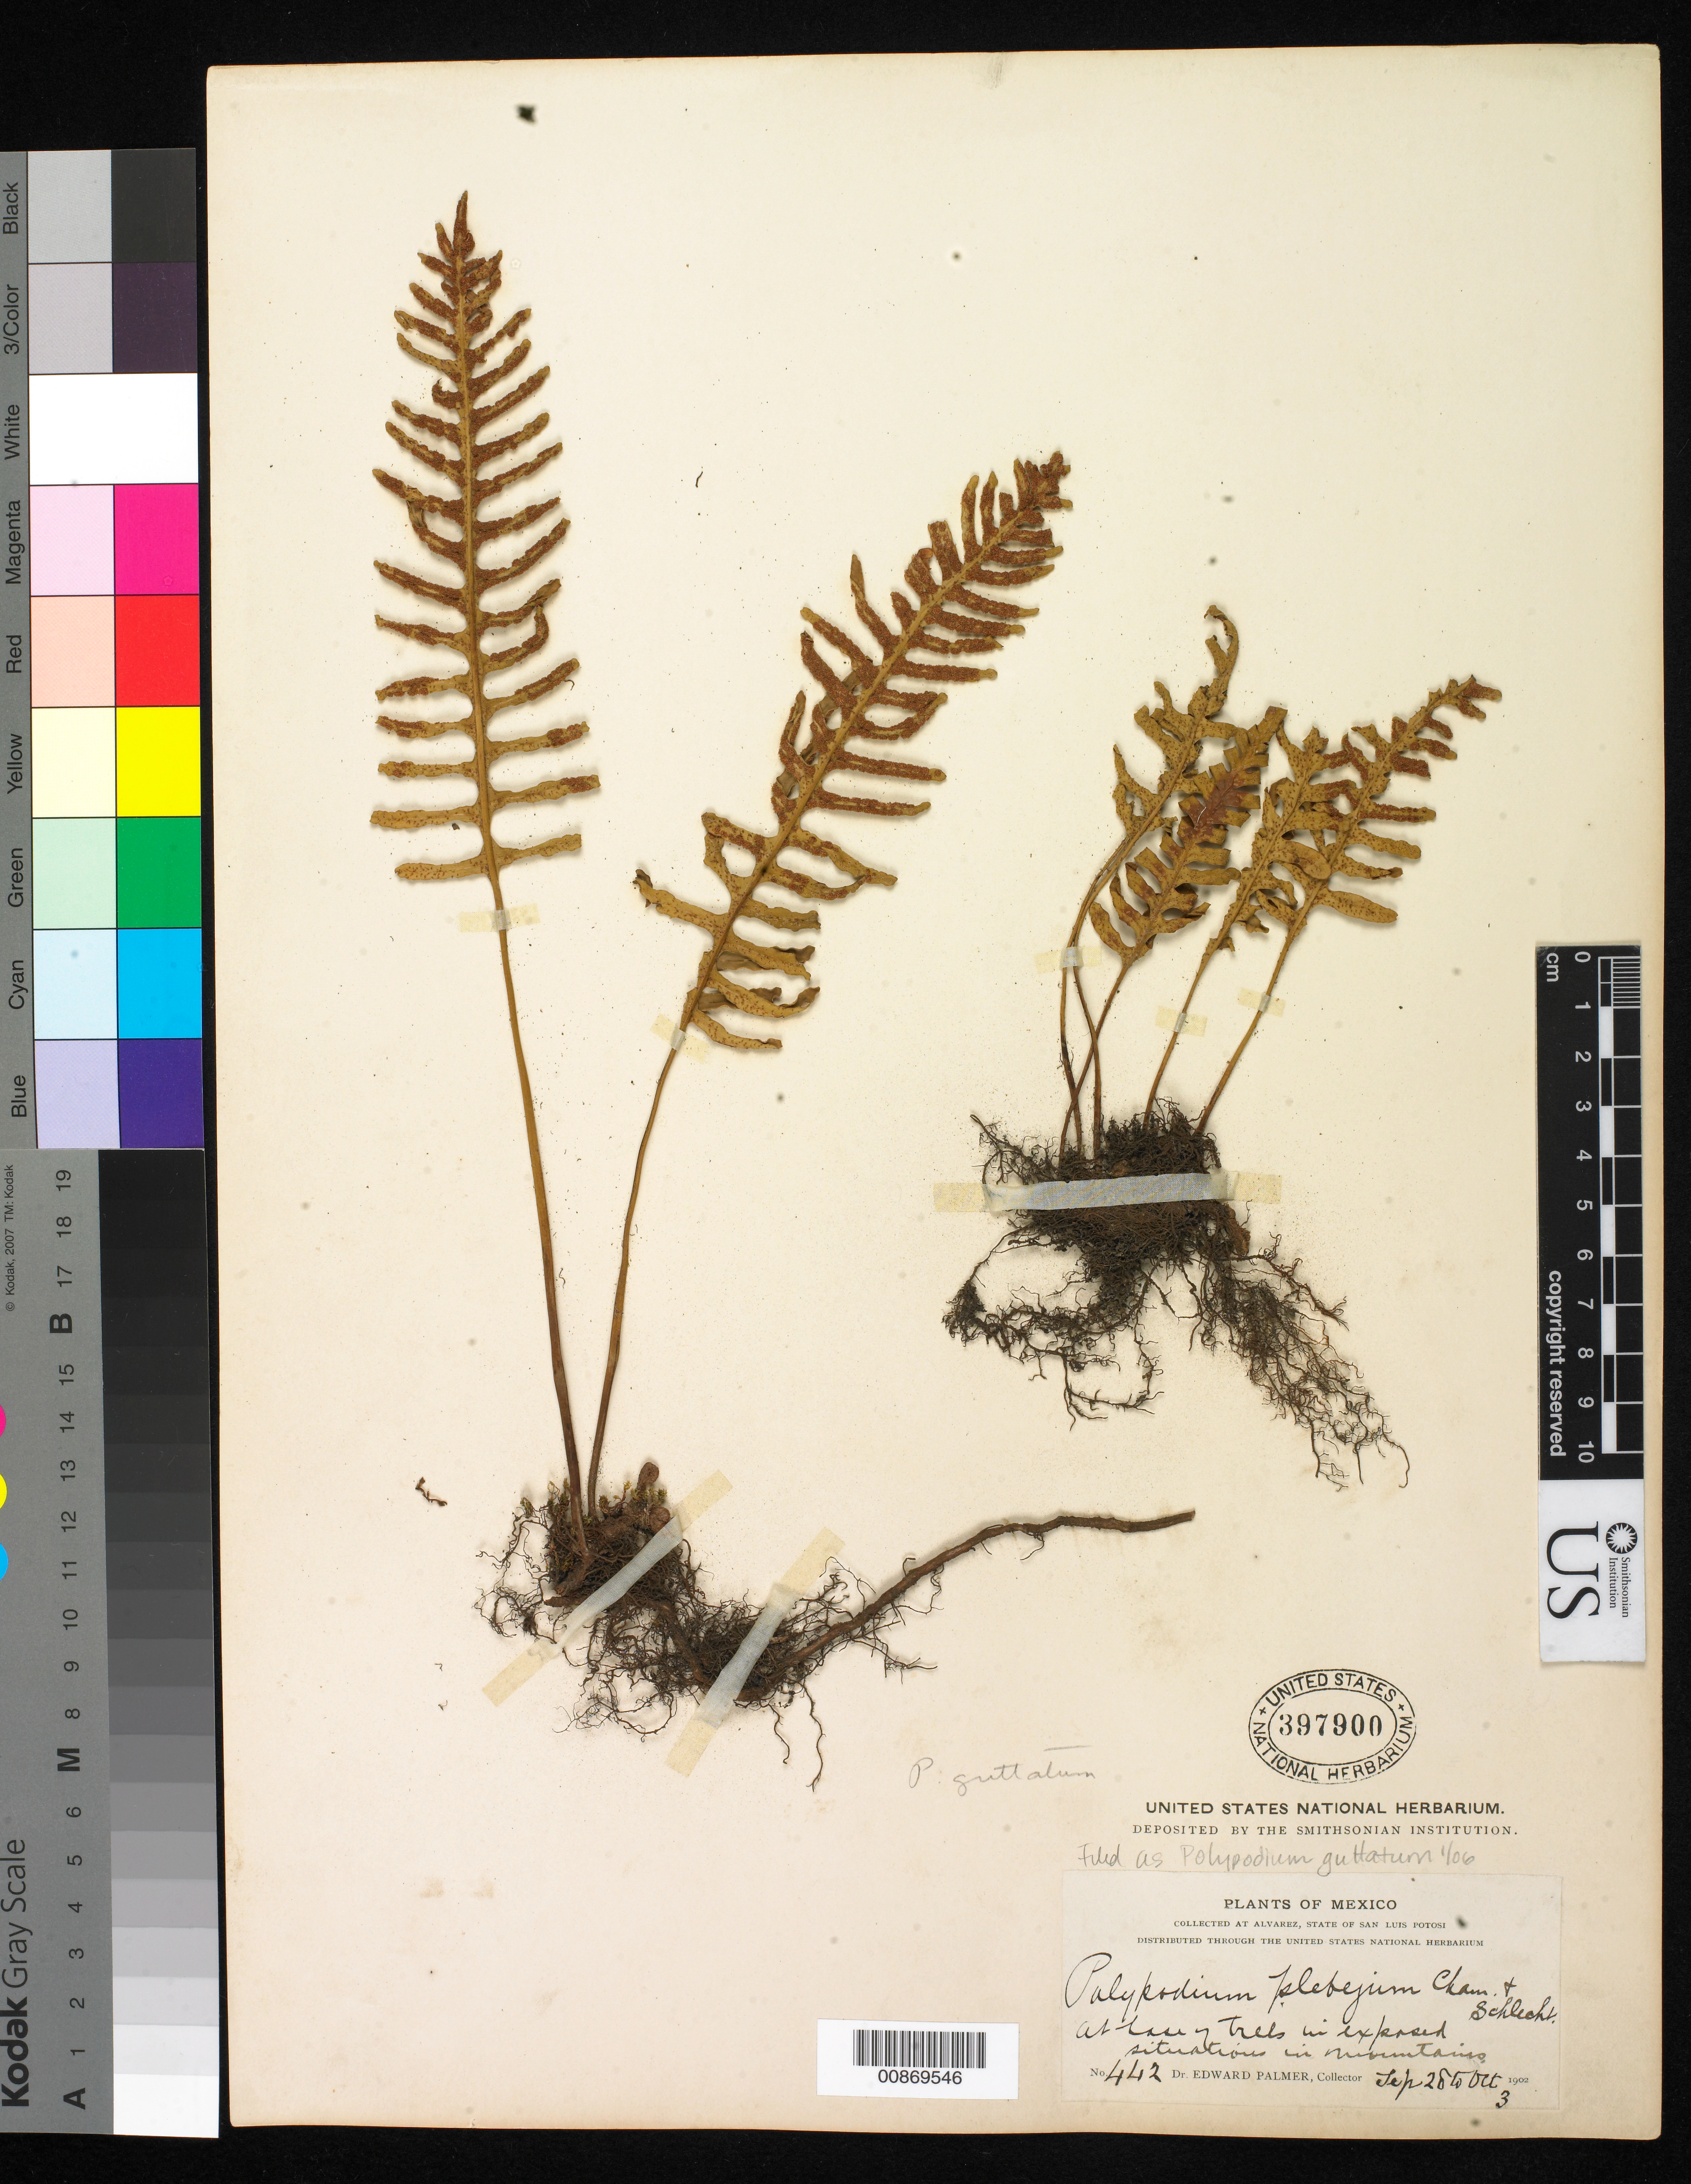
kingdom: Plantae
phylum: Tracheophyta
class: Polypodiopsida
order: Polypodiales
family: Polypodiaceae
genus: Pleopeltis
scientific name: Pleopeltis guttata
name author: (Maxon) E.G. Andrews & Windham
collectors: E. Palmer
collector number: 442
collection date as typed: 28 Sep 1902 to 03 Oct 1902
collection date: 1902-09-28/1902-10-03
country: Mexico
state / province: San Luis Potosí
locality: Alvarez, San Luis Potosí.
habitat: At base of trees in exposed situations in mountains.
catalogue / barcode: US 397900